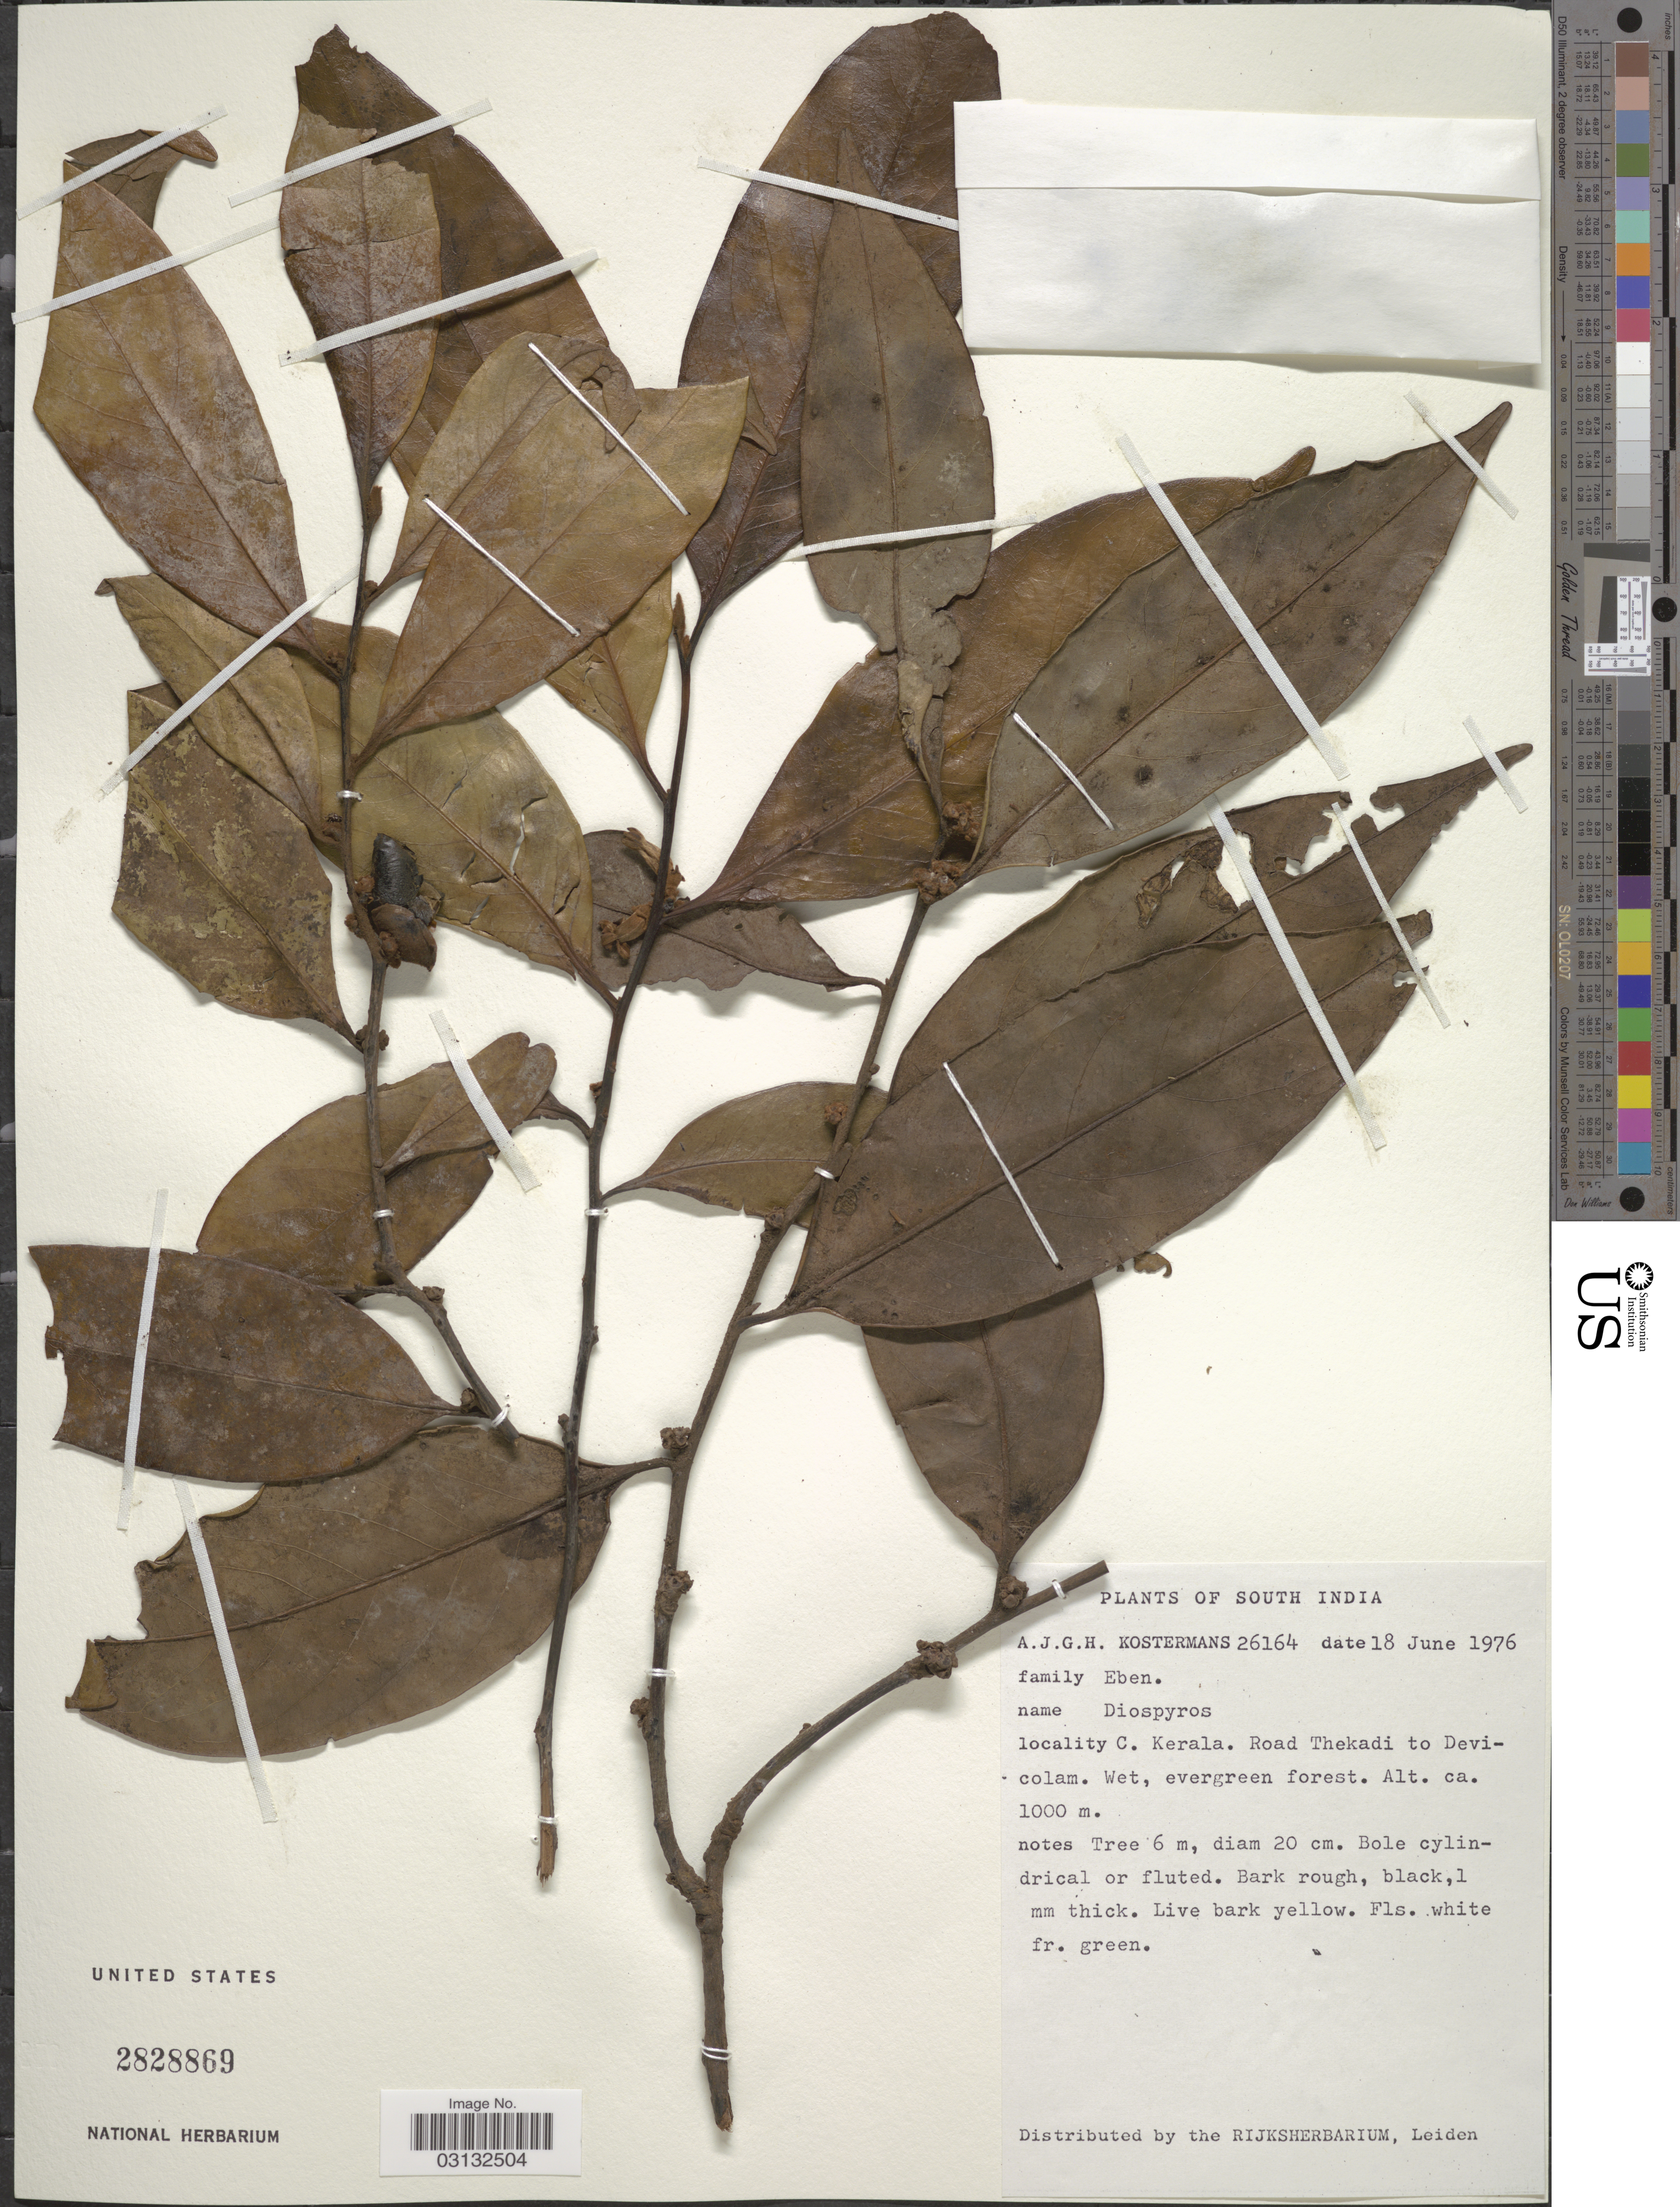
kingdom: Plantae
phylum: Tracheophyta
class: Magnoliopsida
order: Ericales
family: Ebenaceae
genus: Diospyros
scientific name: Diospyros sp.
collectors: A. J. G. Kostermans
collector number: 26164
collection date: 1976-06-18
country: India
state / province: Kerala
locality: South India. C. Kerala. Road Thekadi to Devicolam.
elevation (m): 1000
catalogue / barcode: US 2828869